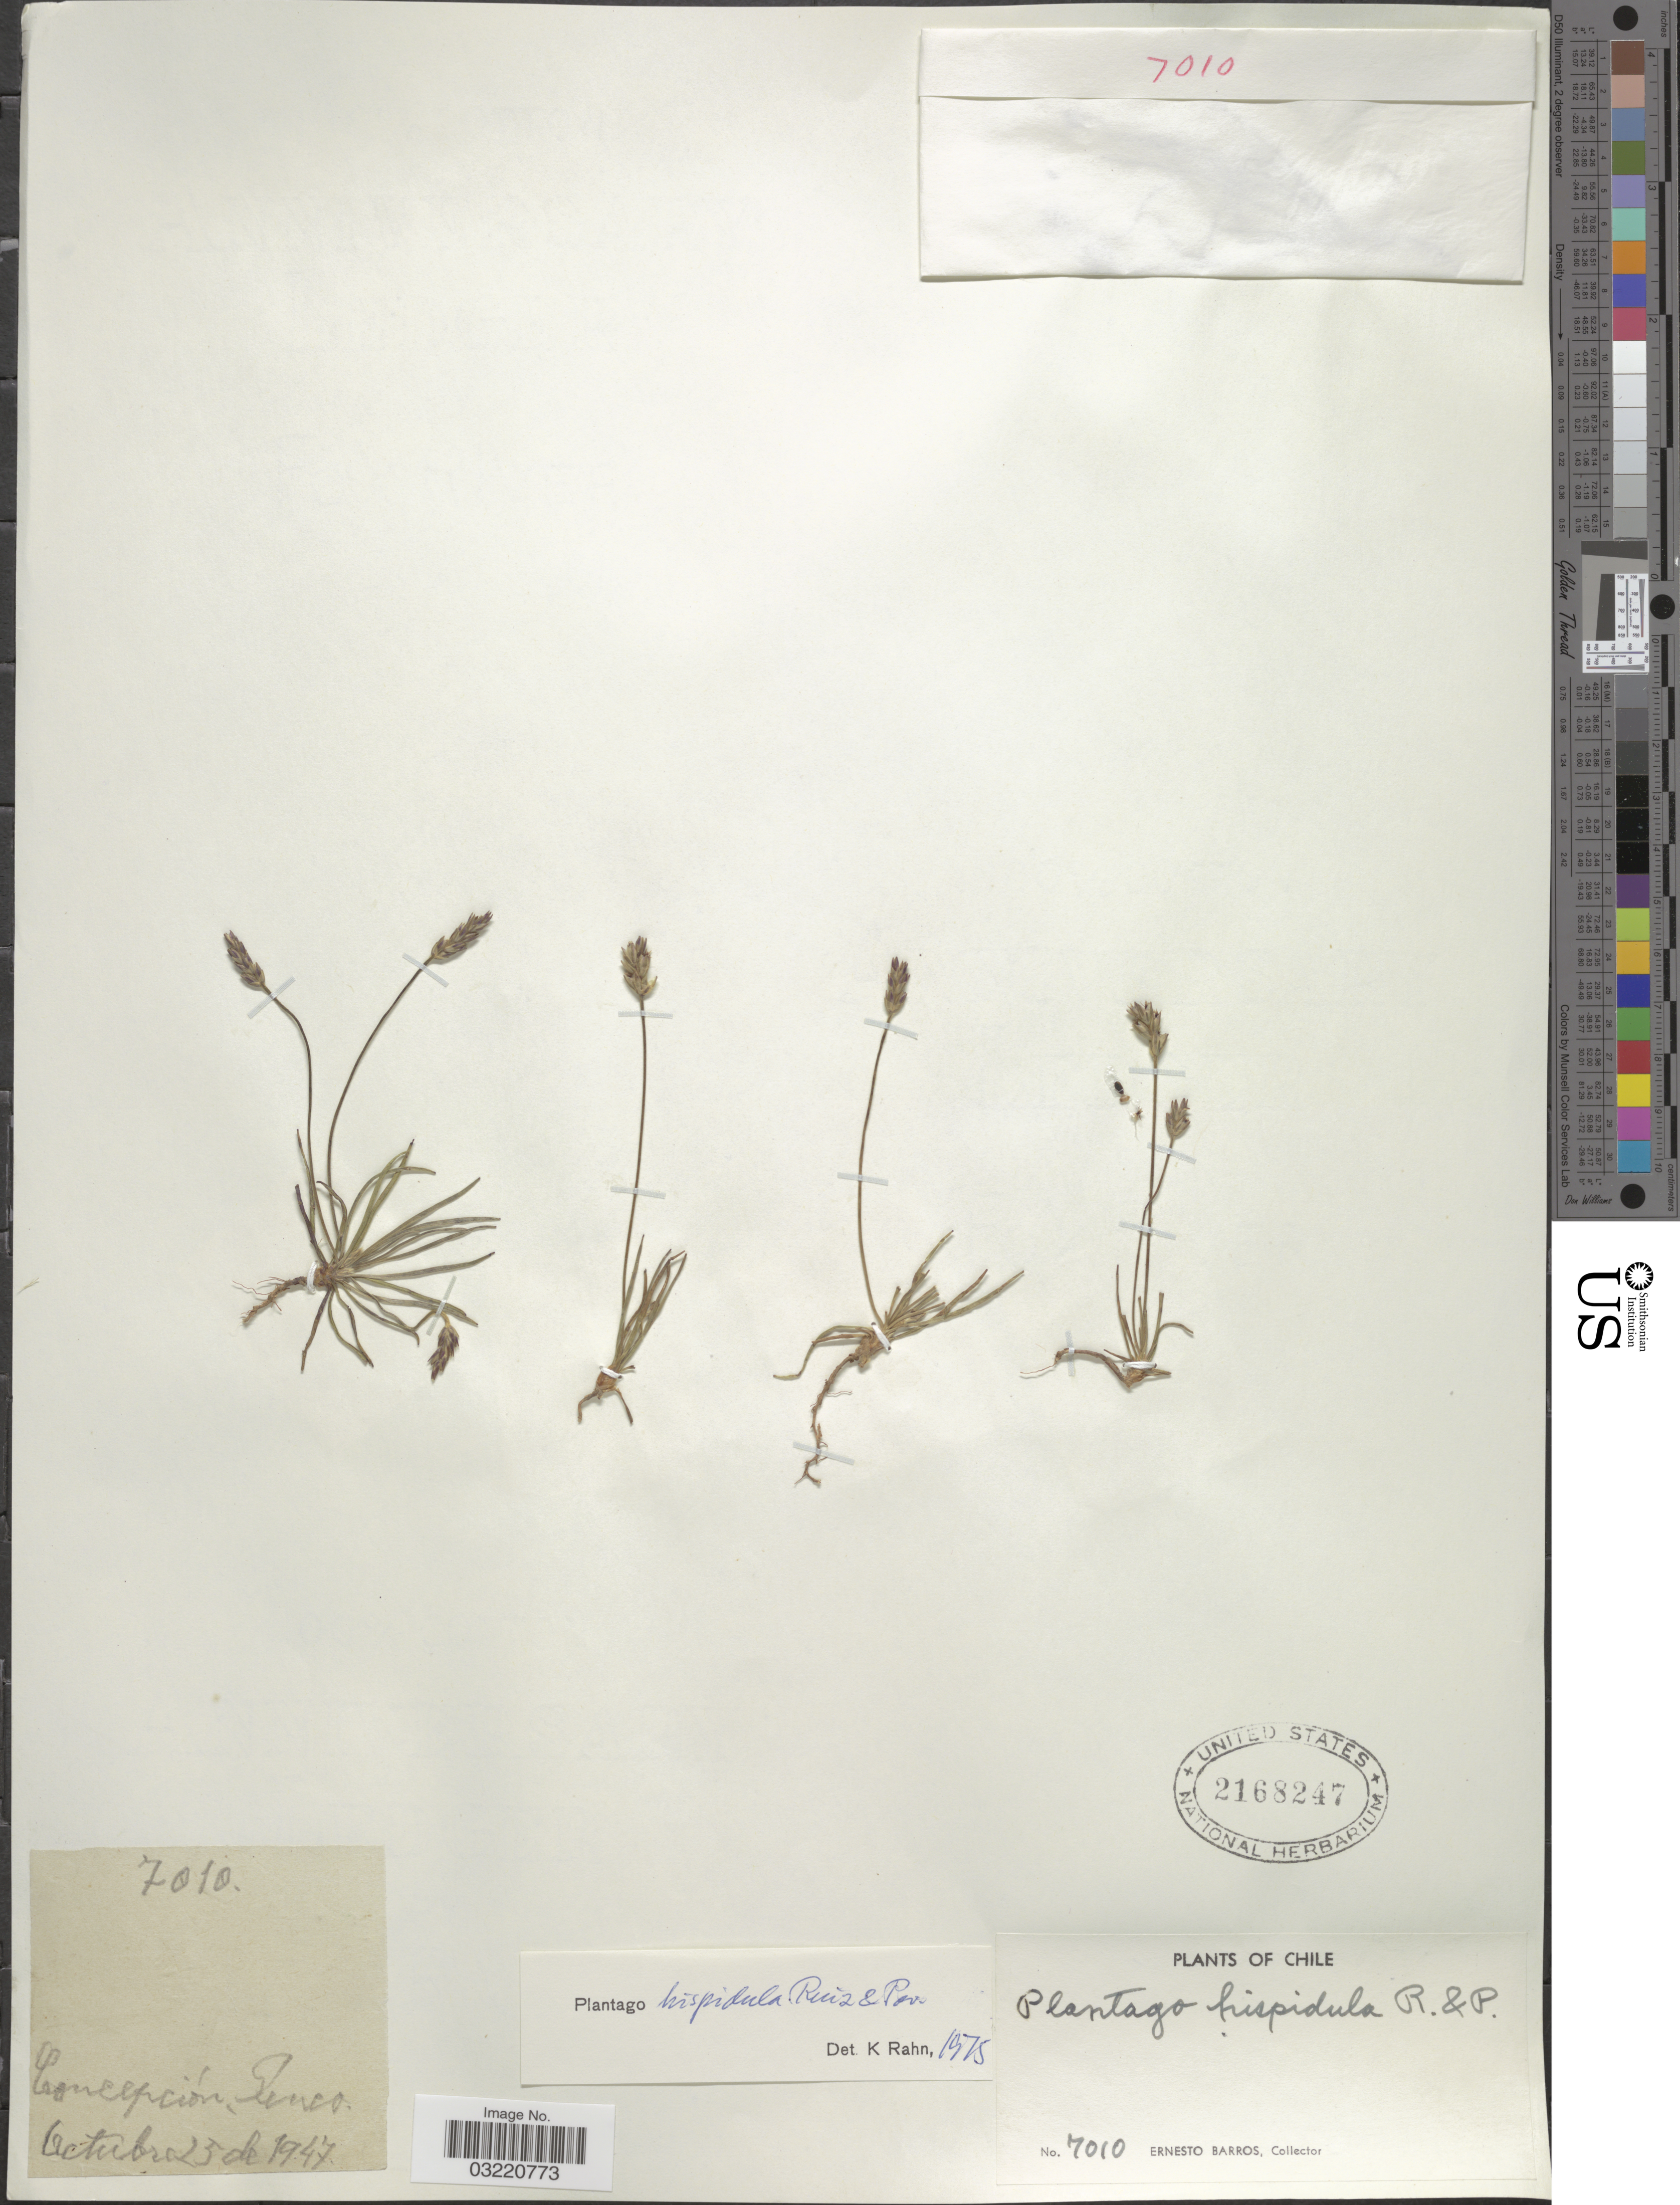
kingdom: Plantae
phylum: Tracheophyta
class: Magnoliopsida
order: Lamiales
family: Plantaginaceae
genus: Plantago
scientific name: Plantago hispidula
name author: Ruiz & Pav.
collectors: E. Barros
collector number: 7010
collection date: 1947-10-25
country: Chile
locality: Concepción. Penco.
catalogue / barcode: US 2168247